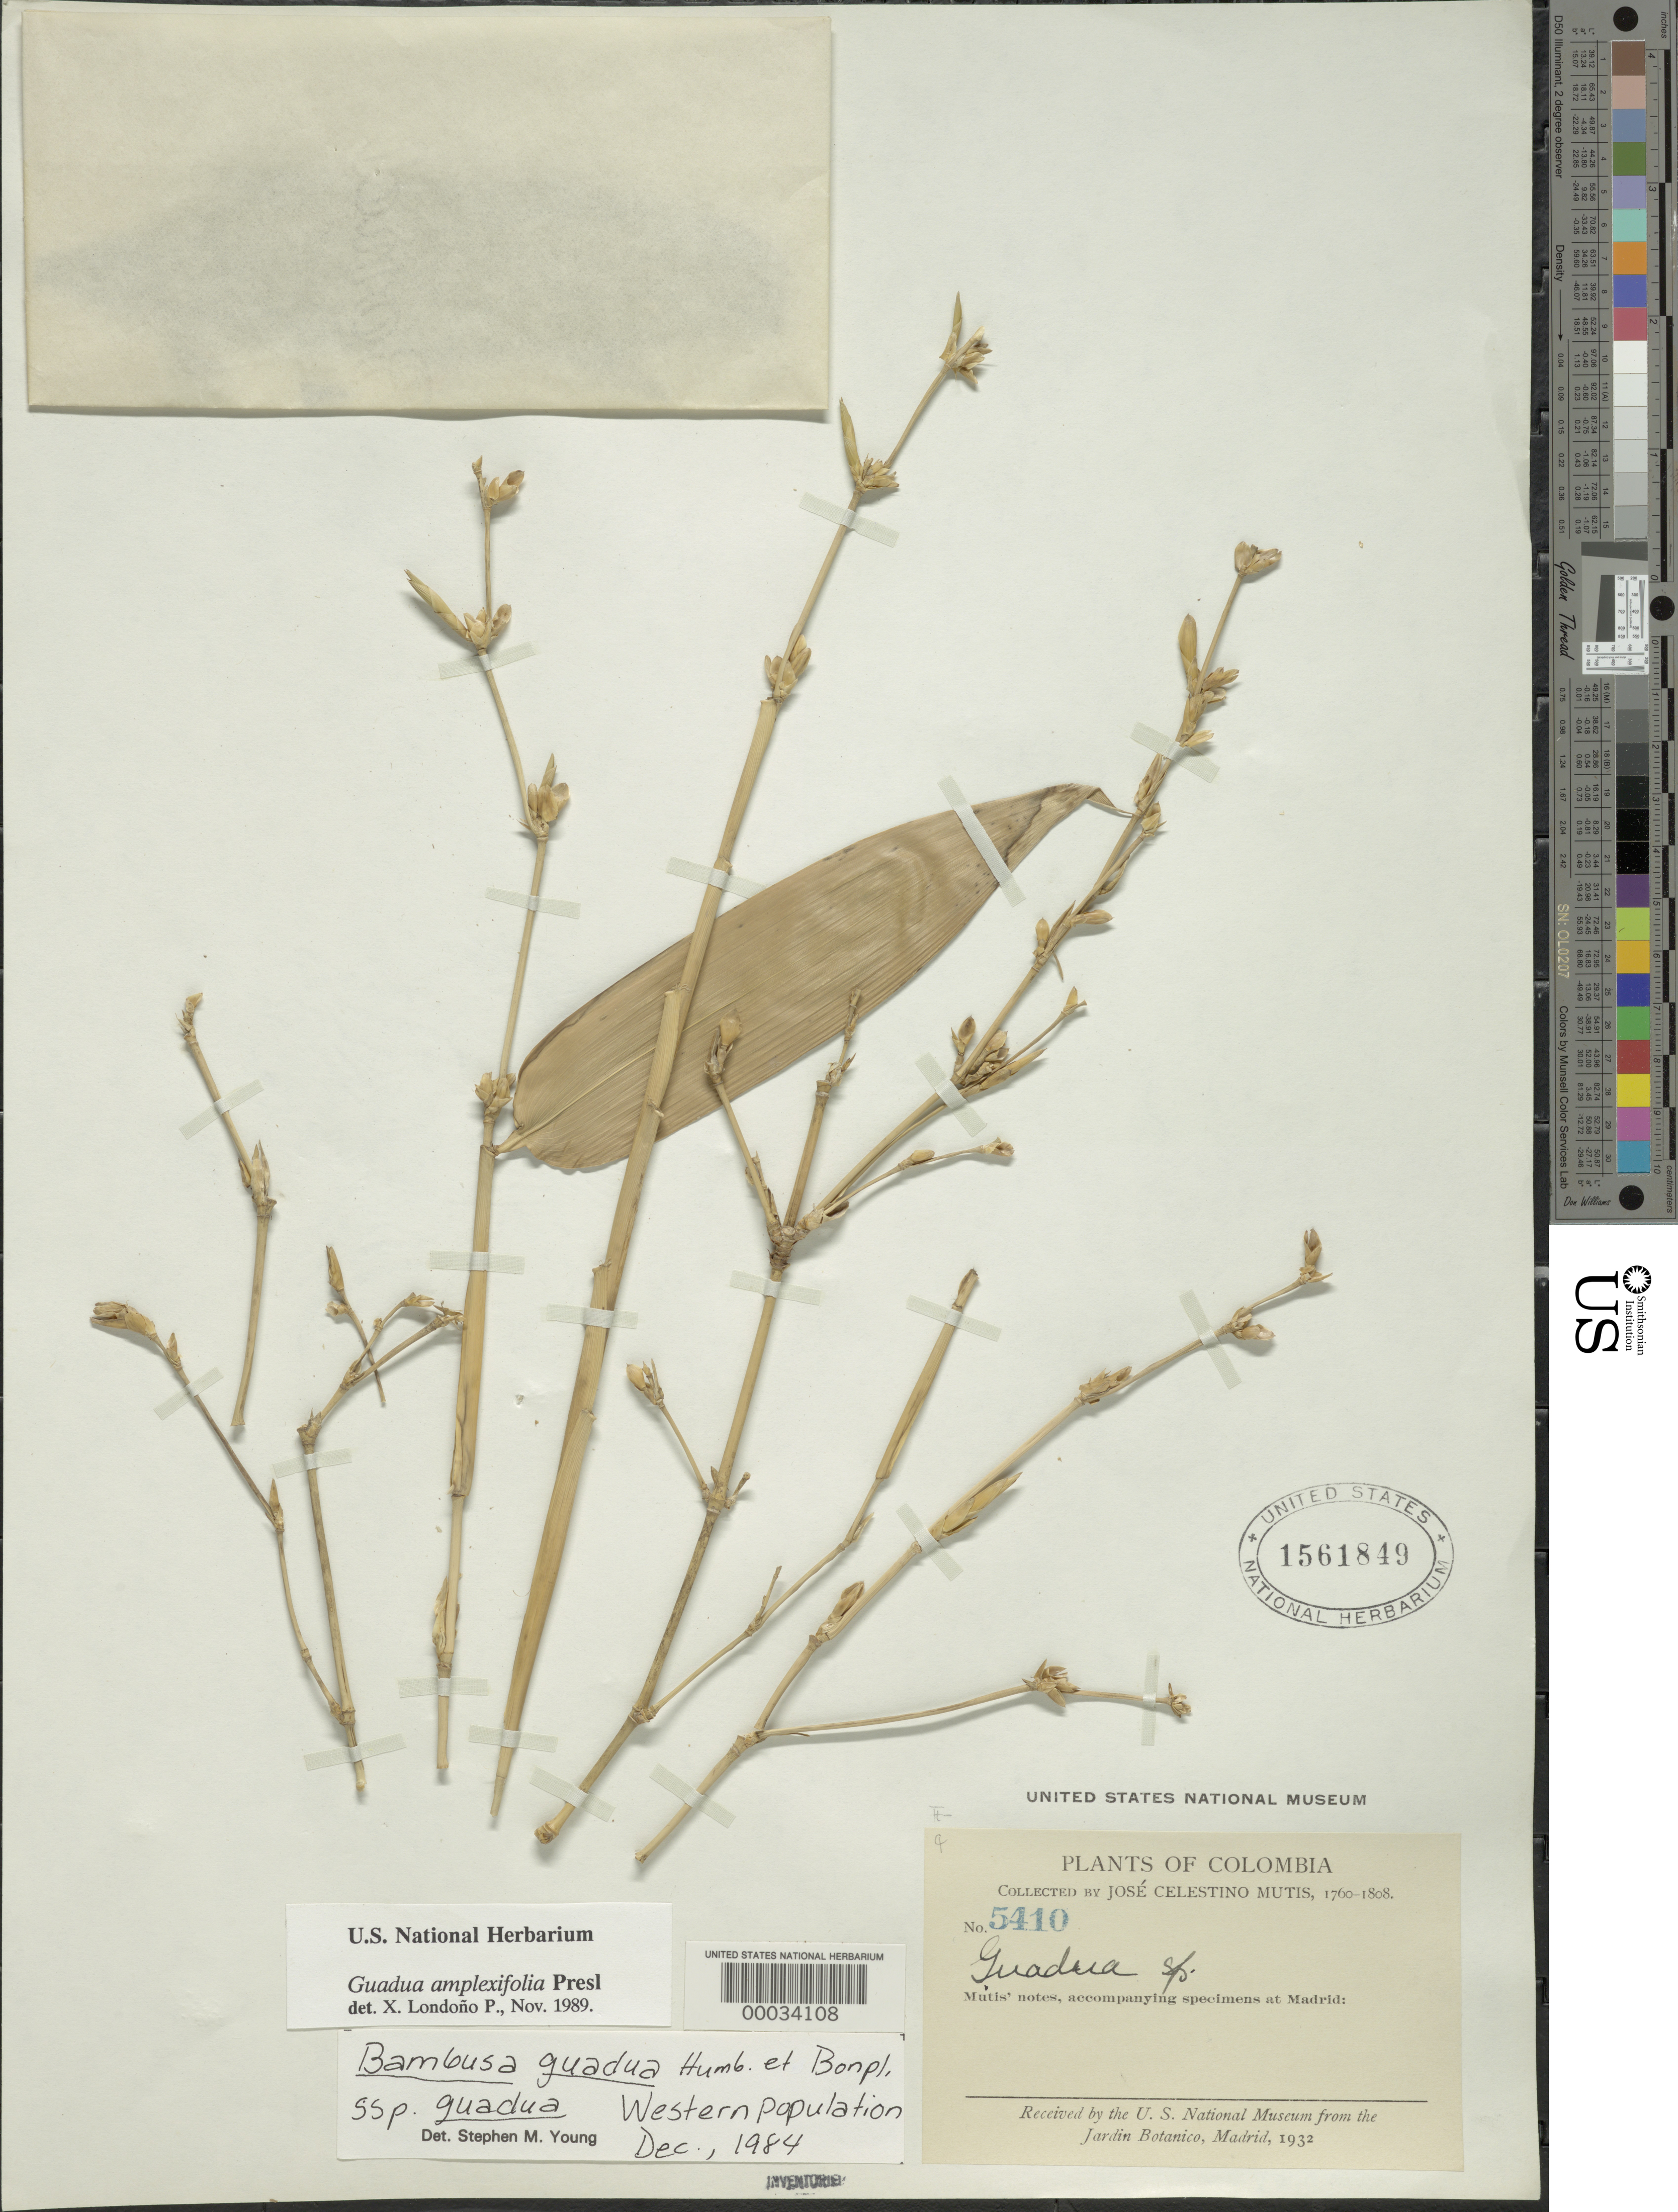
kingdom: Plantae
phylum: Tracheophyta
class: Liliopsida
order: Poales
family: Poaceae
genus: Guadua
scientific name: Guadua amplexifolia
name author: J. Presl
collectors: J. C. B. Mutis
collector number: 5410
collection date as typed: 1760 to -- -- 1808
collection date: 1760/1808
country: Colombia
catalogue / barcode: US 1561849